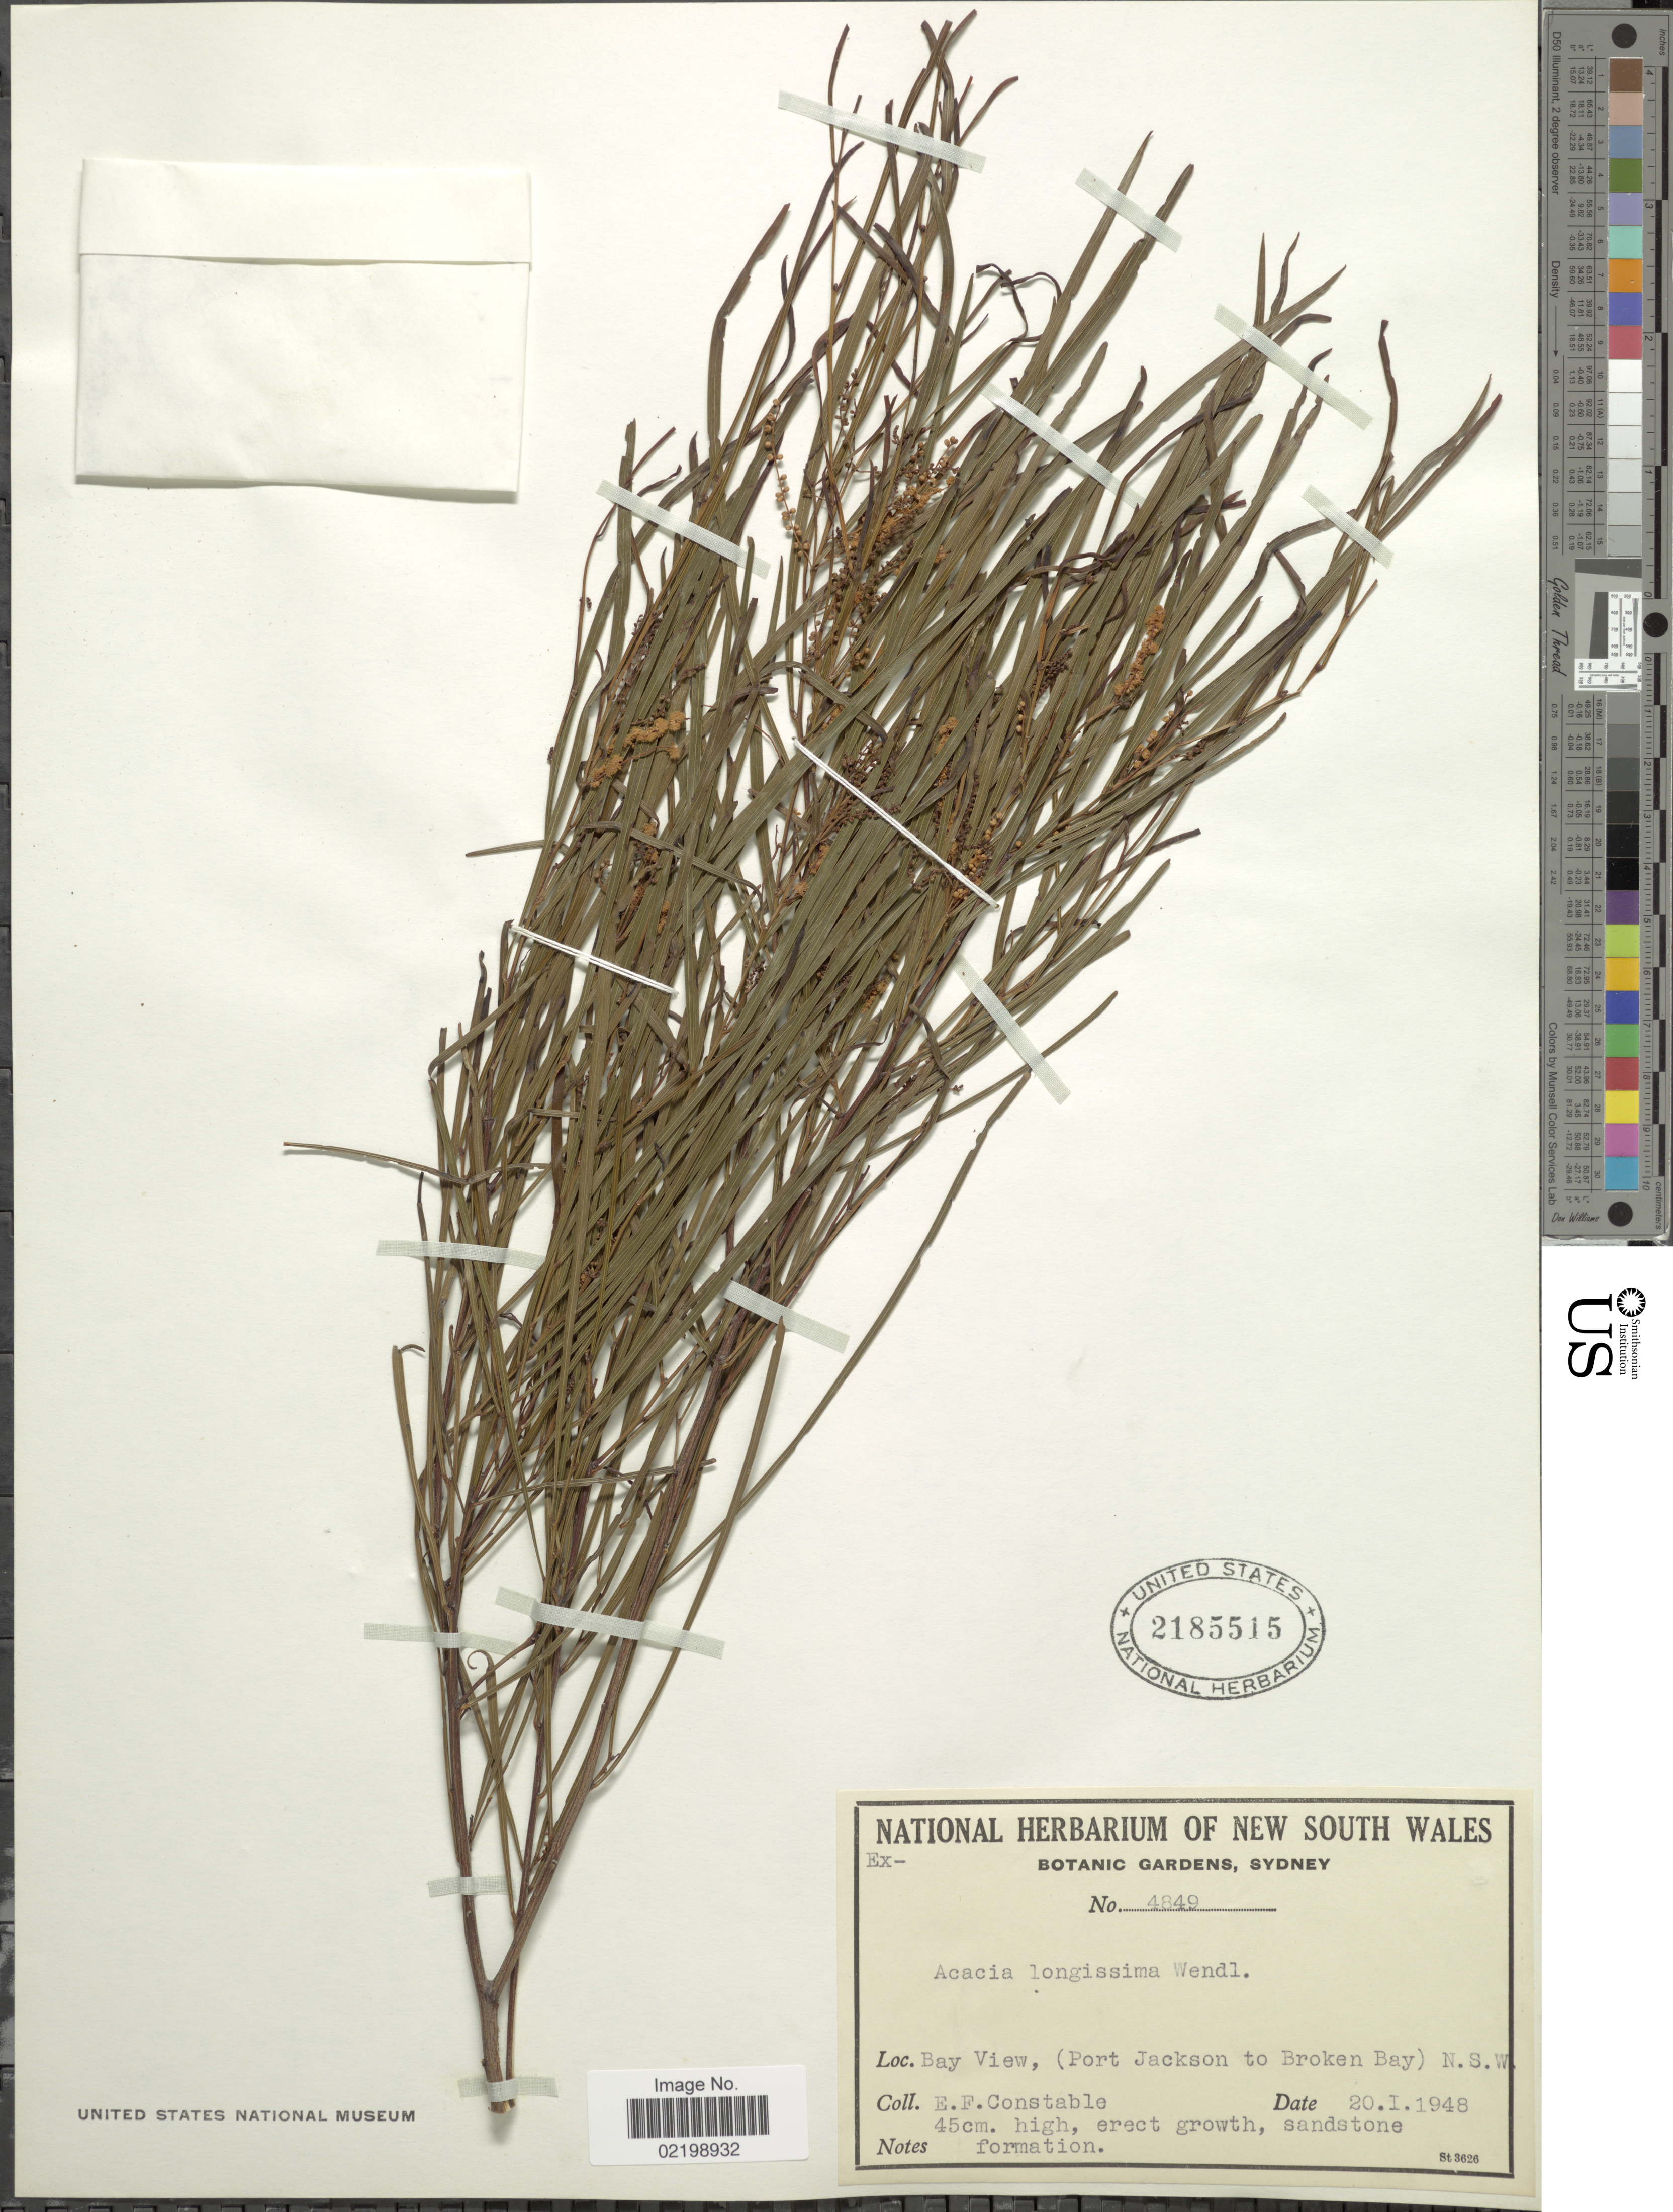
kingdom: Plantae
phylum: Tracheophyta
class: Magnoliopsida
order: Fabales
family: Fabaceae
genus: Acacia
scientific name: Acacia longissima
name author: H.L. Wendl.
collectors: E. F. Constable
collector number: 4849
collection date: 1948-01-20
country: Australia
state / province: New South Wales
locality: Bay View, (Port Jackson to Broken Bay), N.S.W.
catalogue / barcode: US 2185515